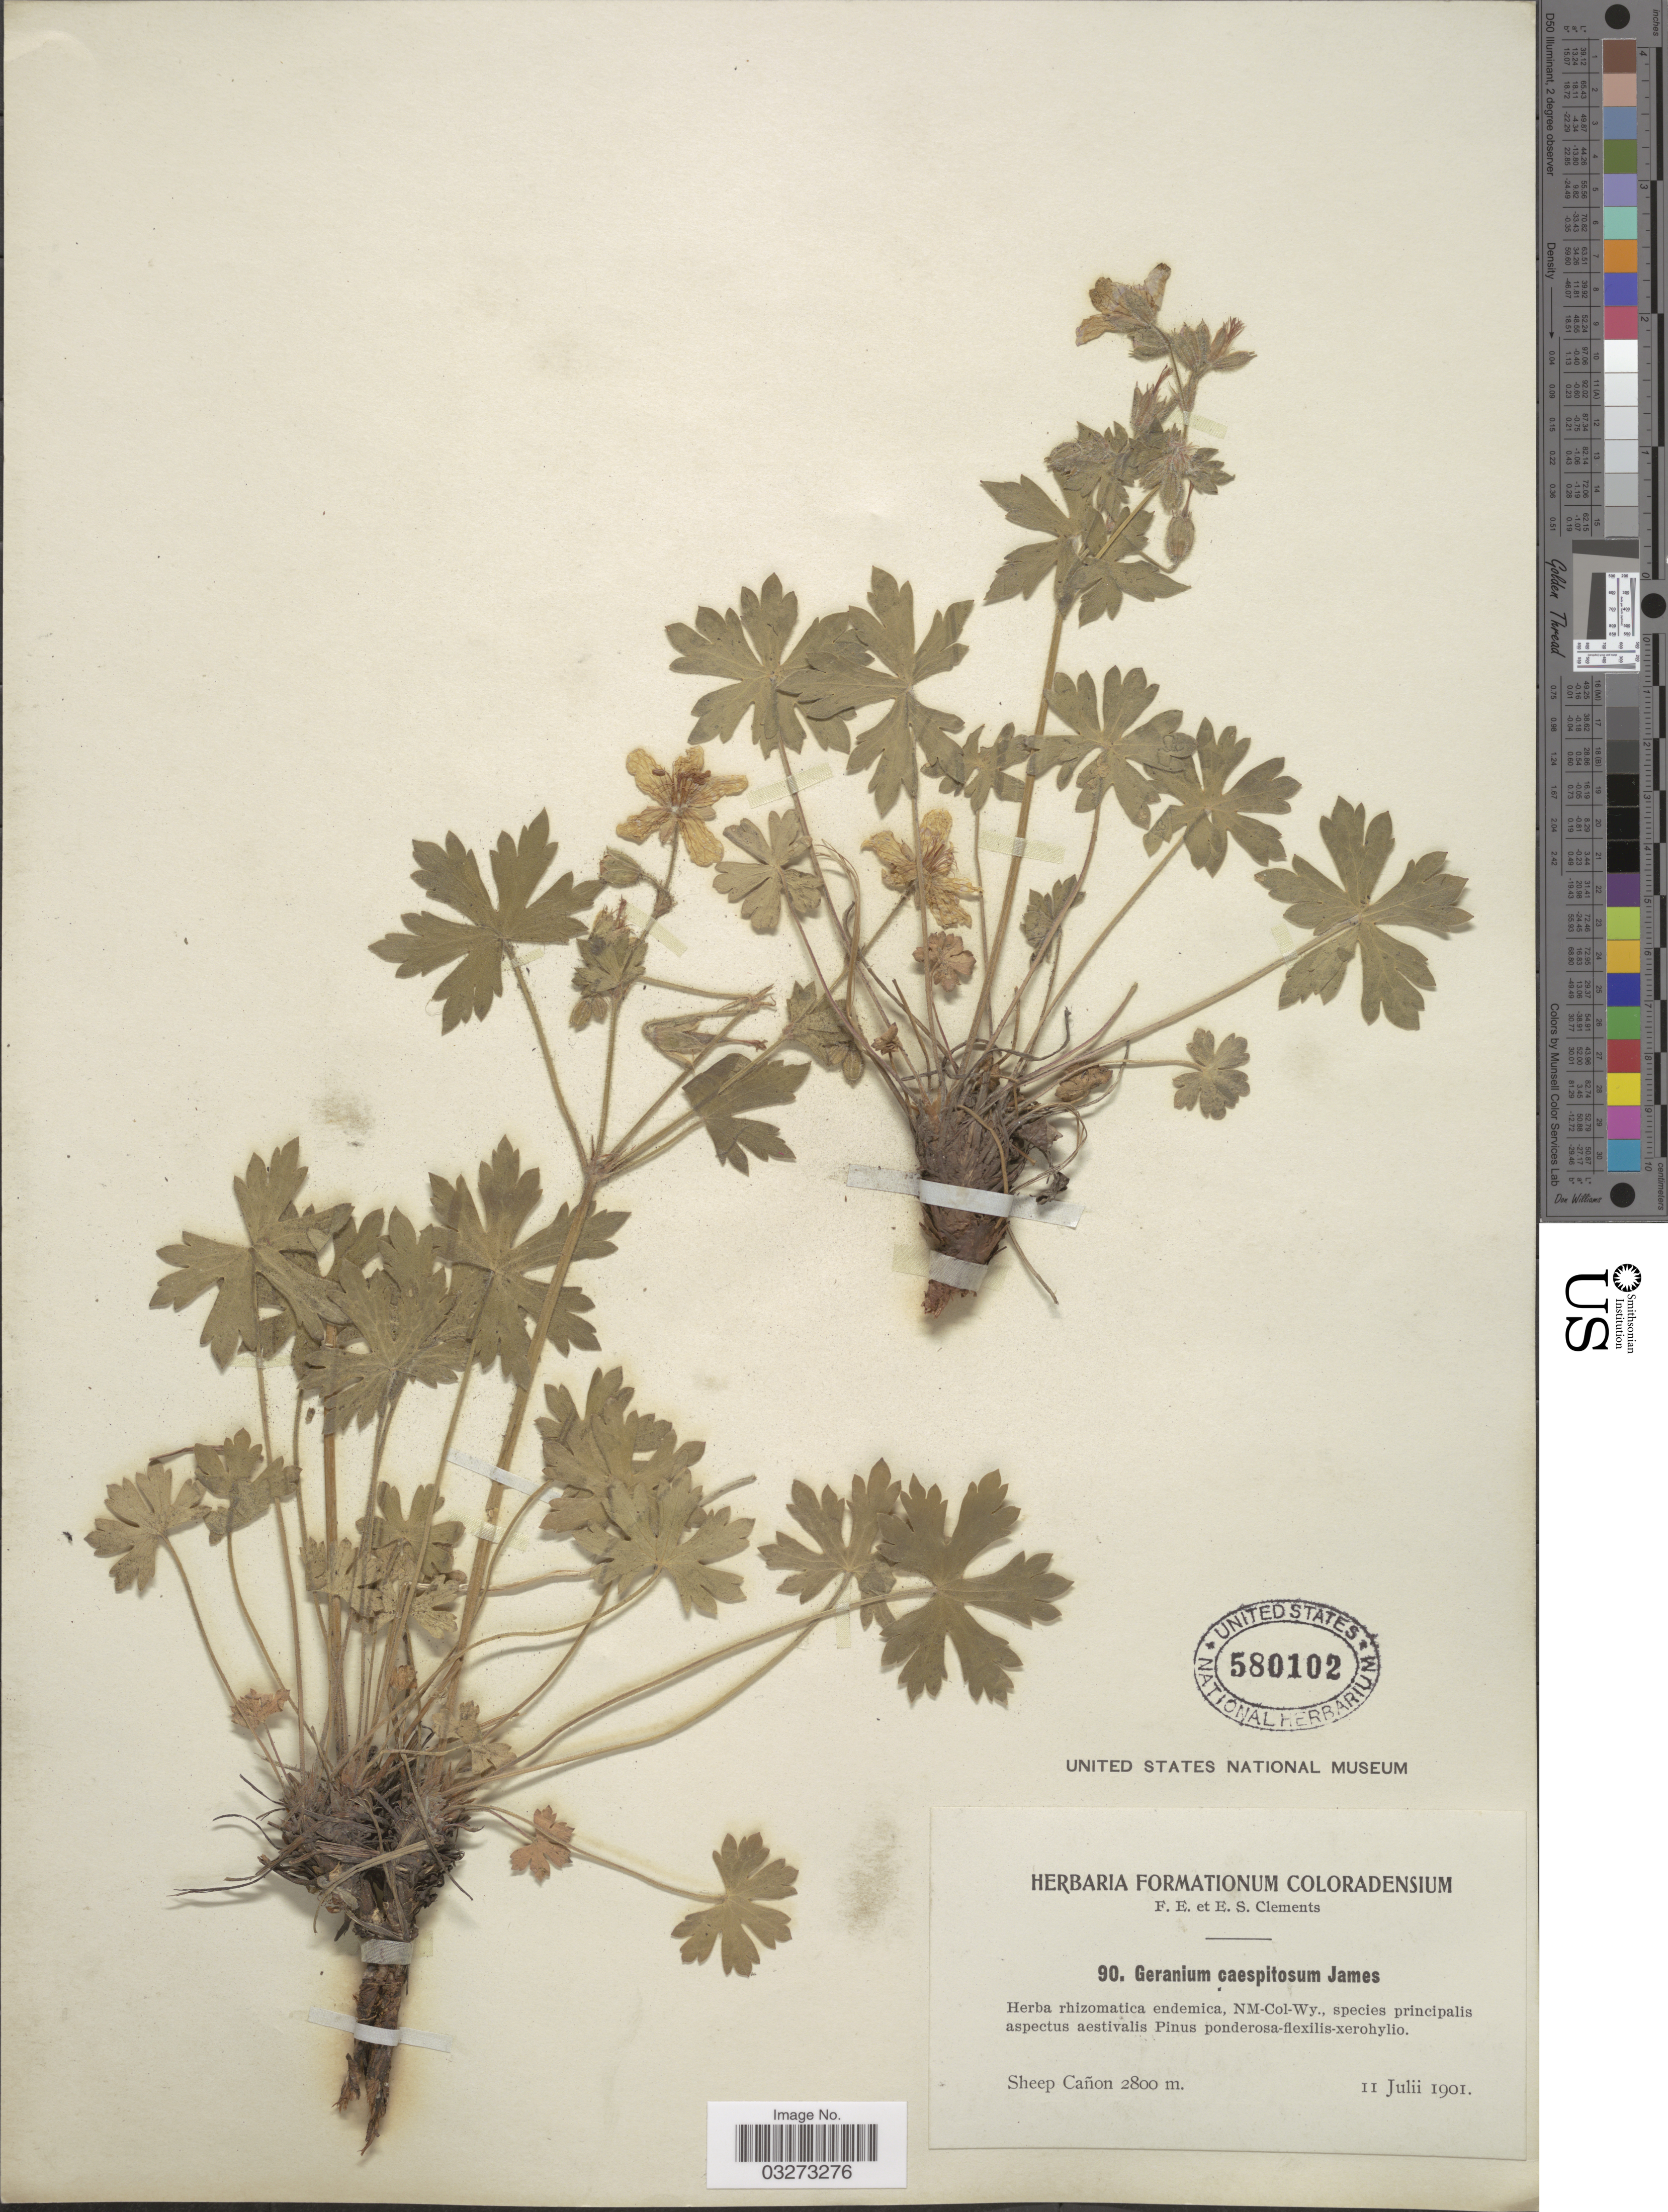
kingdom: Plantae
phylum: Tracheophyta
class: Magnoliopsida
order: Geraniales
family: Geraniaceae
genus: Geranium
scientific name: Geranium caespitosum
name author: E. James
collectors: F. E. Clements & E. S. Clements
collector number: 90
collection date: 1901-07-11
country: United States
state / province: Colorado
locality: Sheep Cañon.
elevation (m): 2800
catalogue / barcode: US 580102